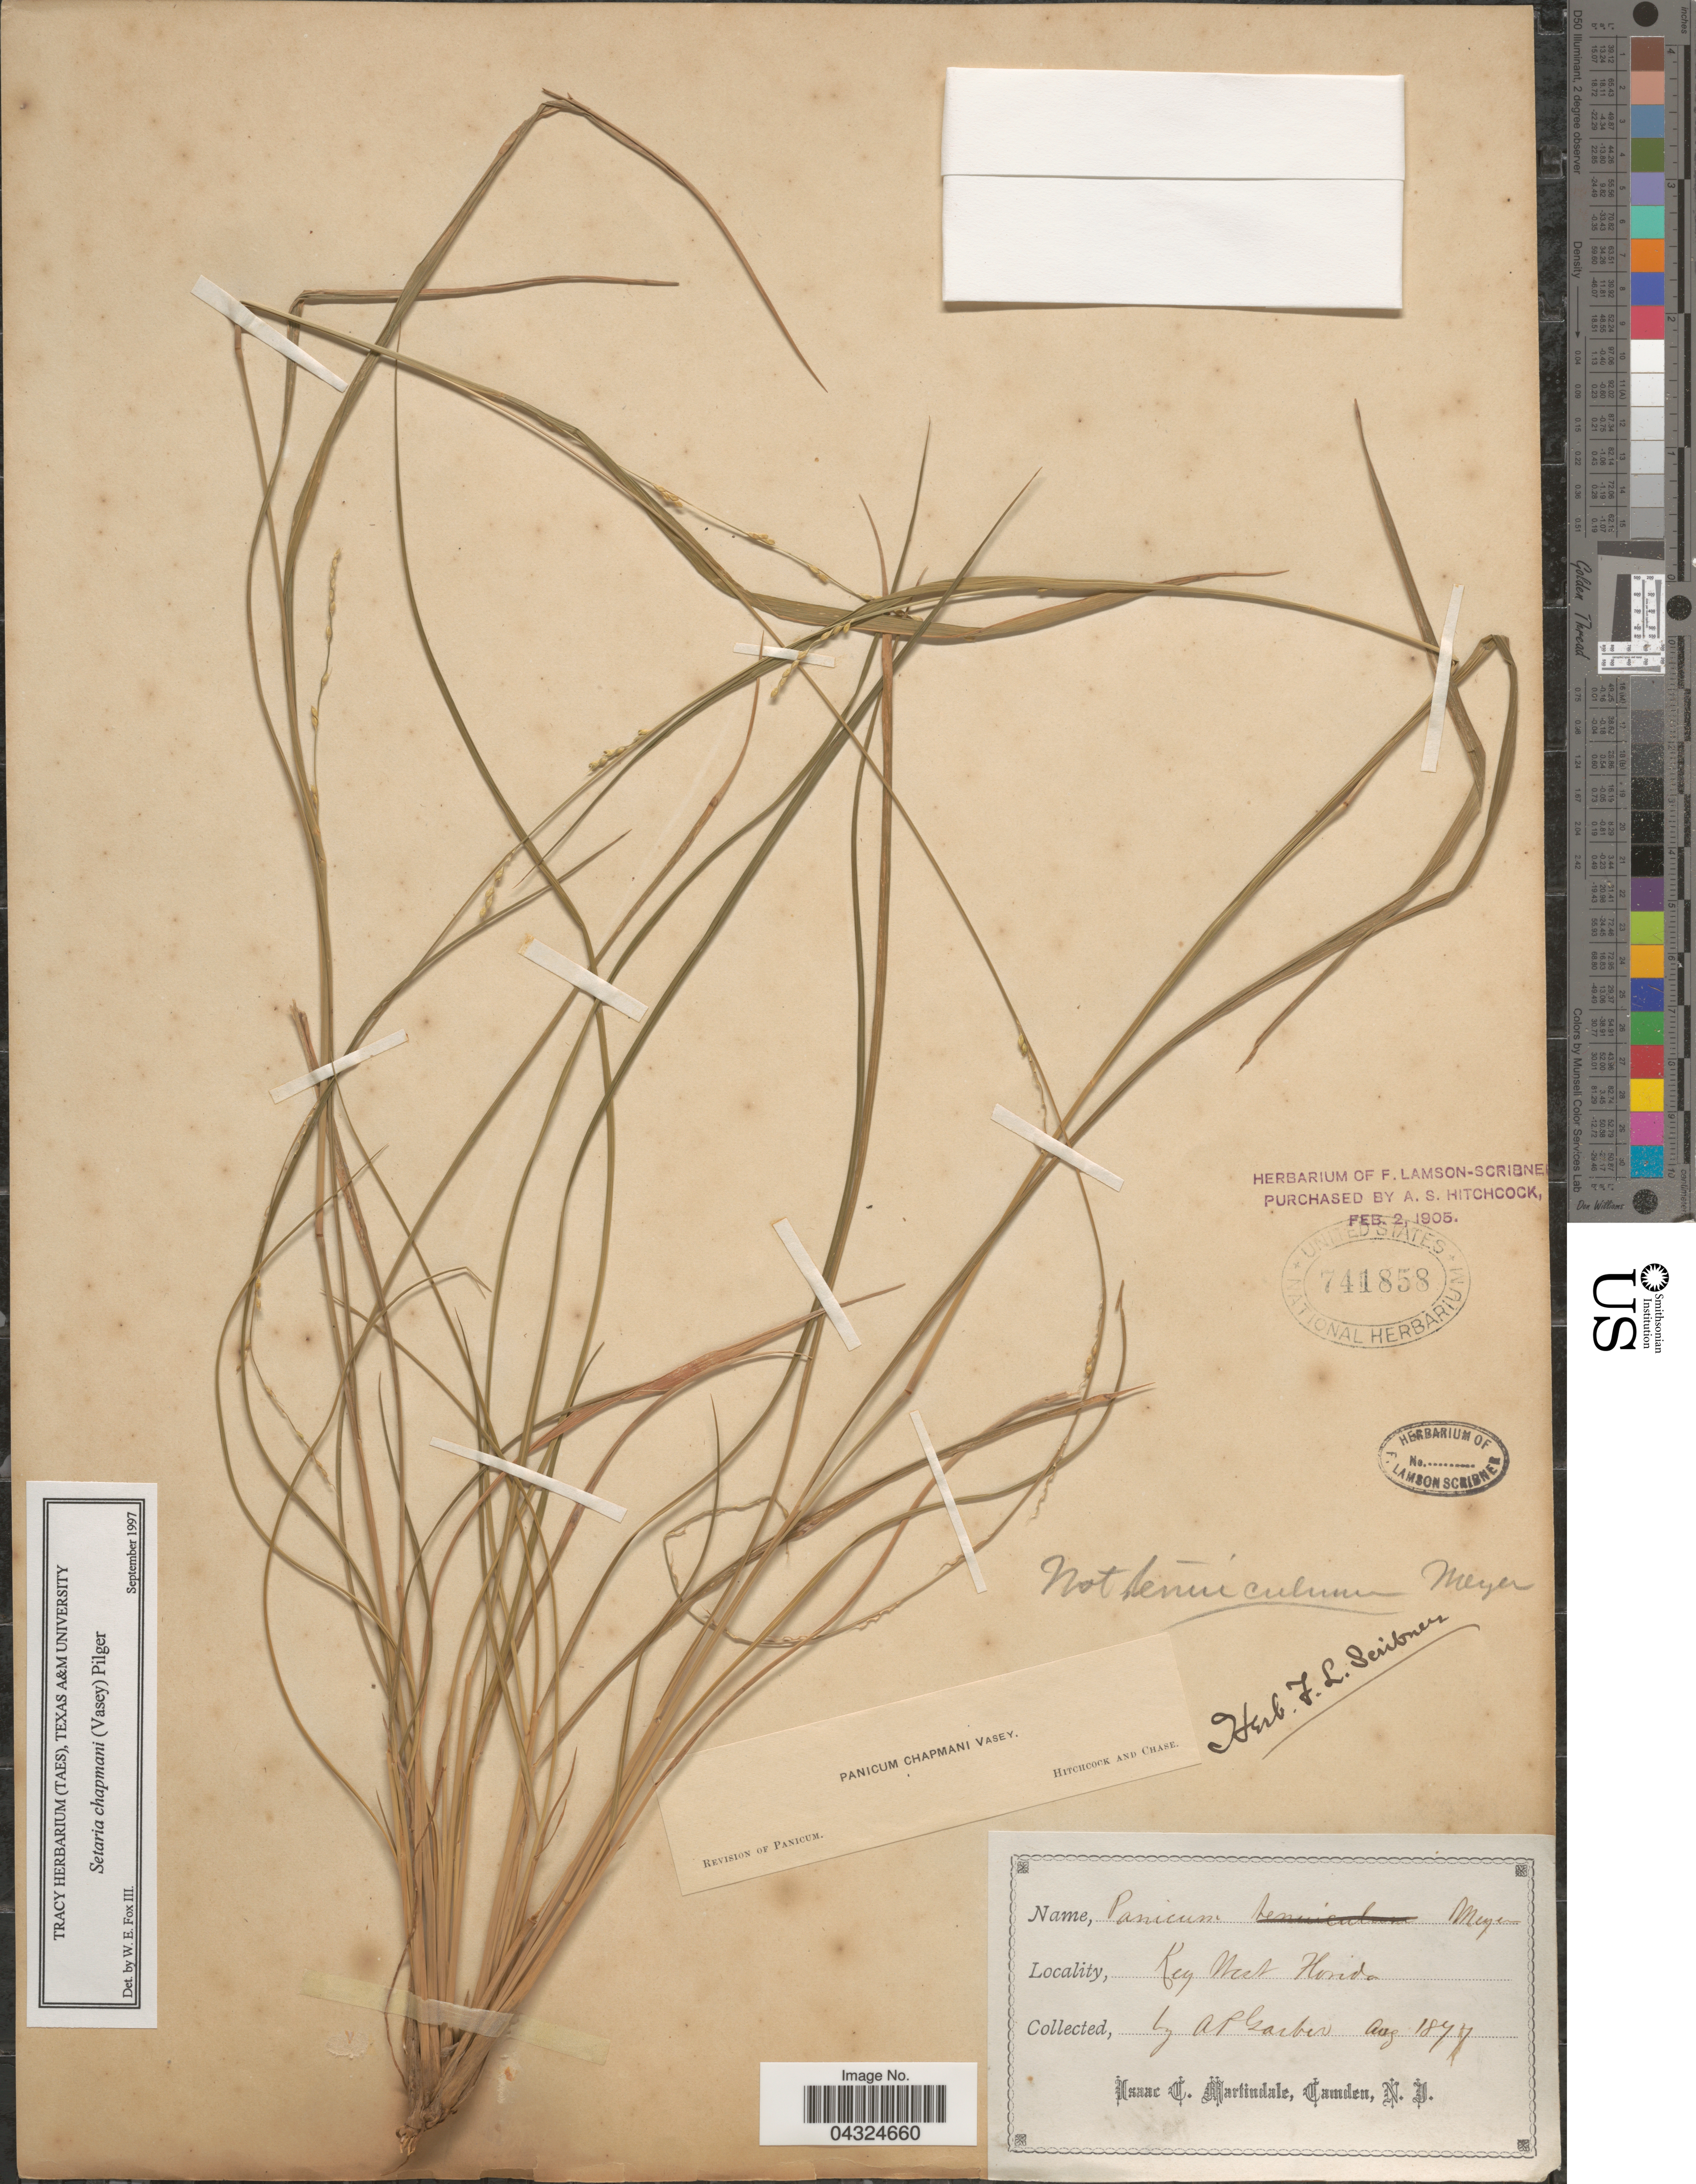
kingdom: Plantae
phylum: Tracheophyta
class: Liliopsida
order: Poales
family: Poaceae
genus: Setaria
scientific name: Setaria chapmanii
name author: (Vasey) Pilg.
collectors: A. P. Garber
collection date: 1877-08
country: United States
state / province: Florida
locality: Key West.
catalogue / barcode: US 741858